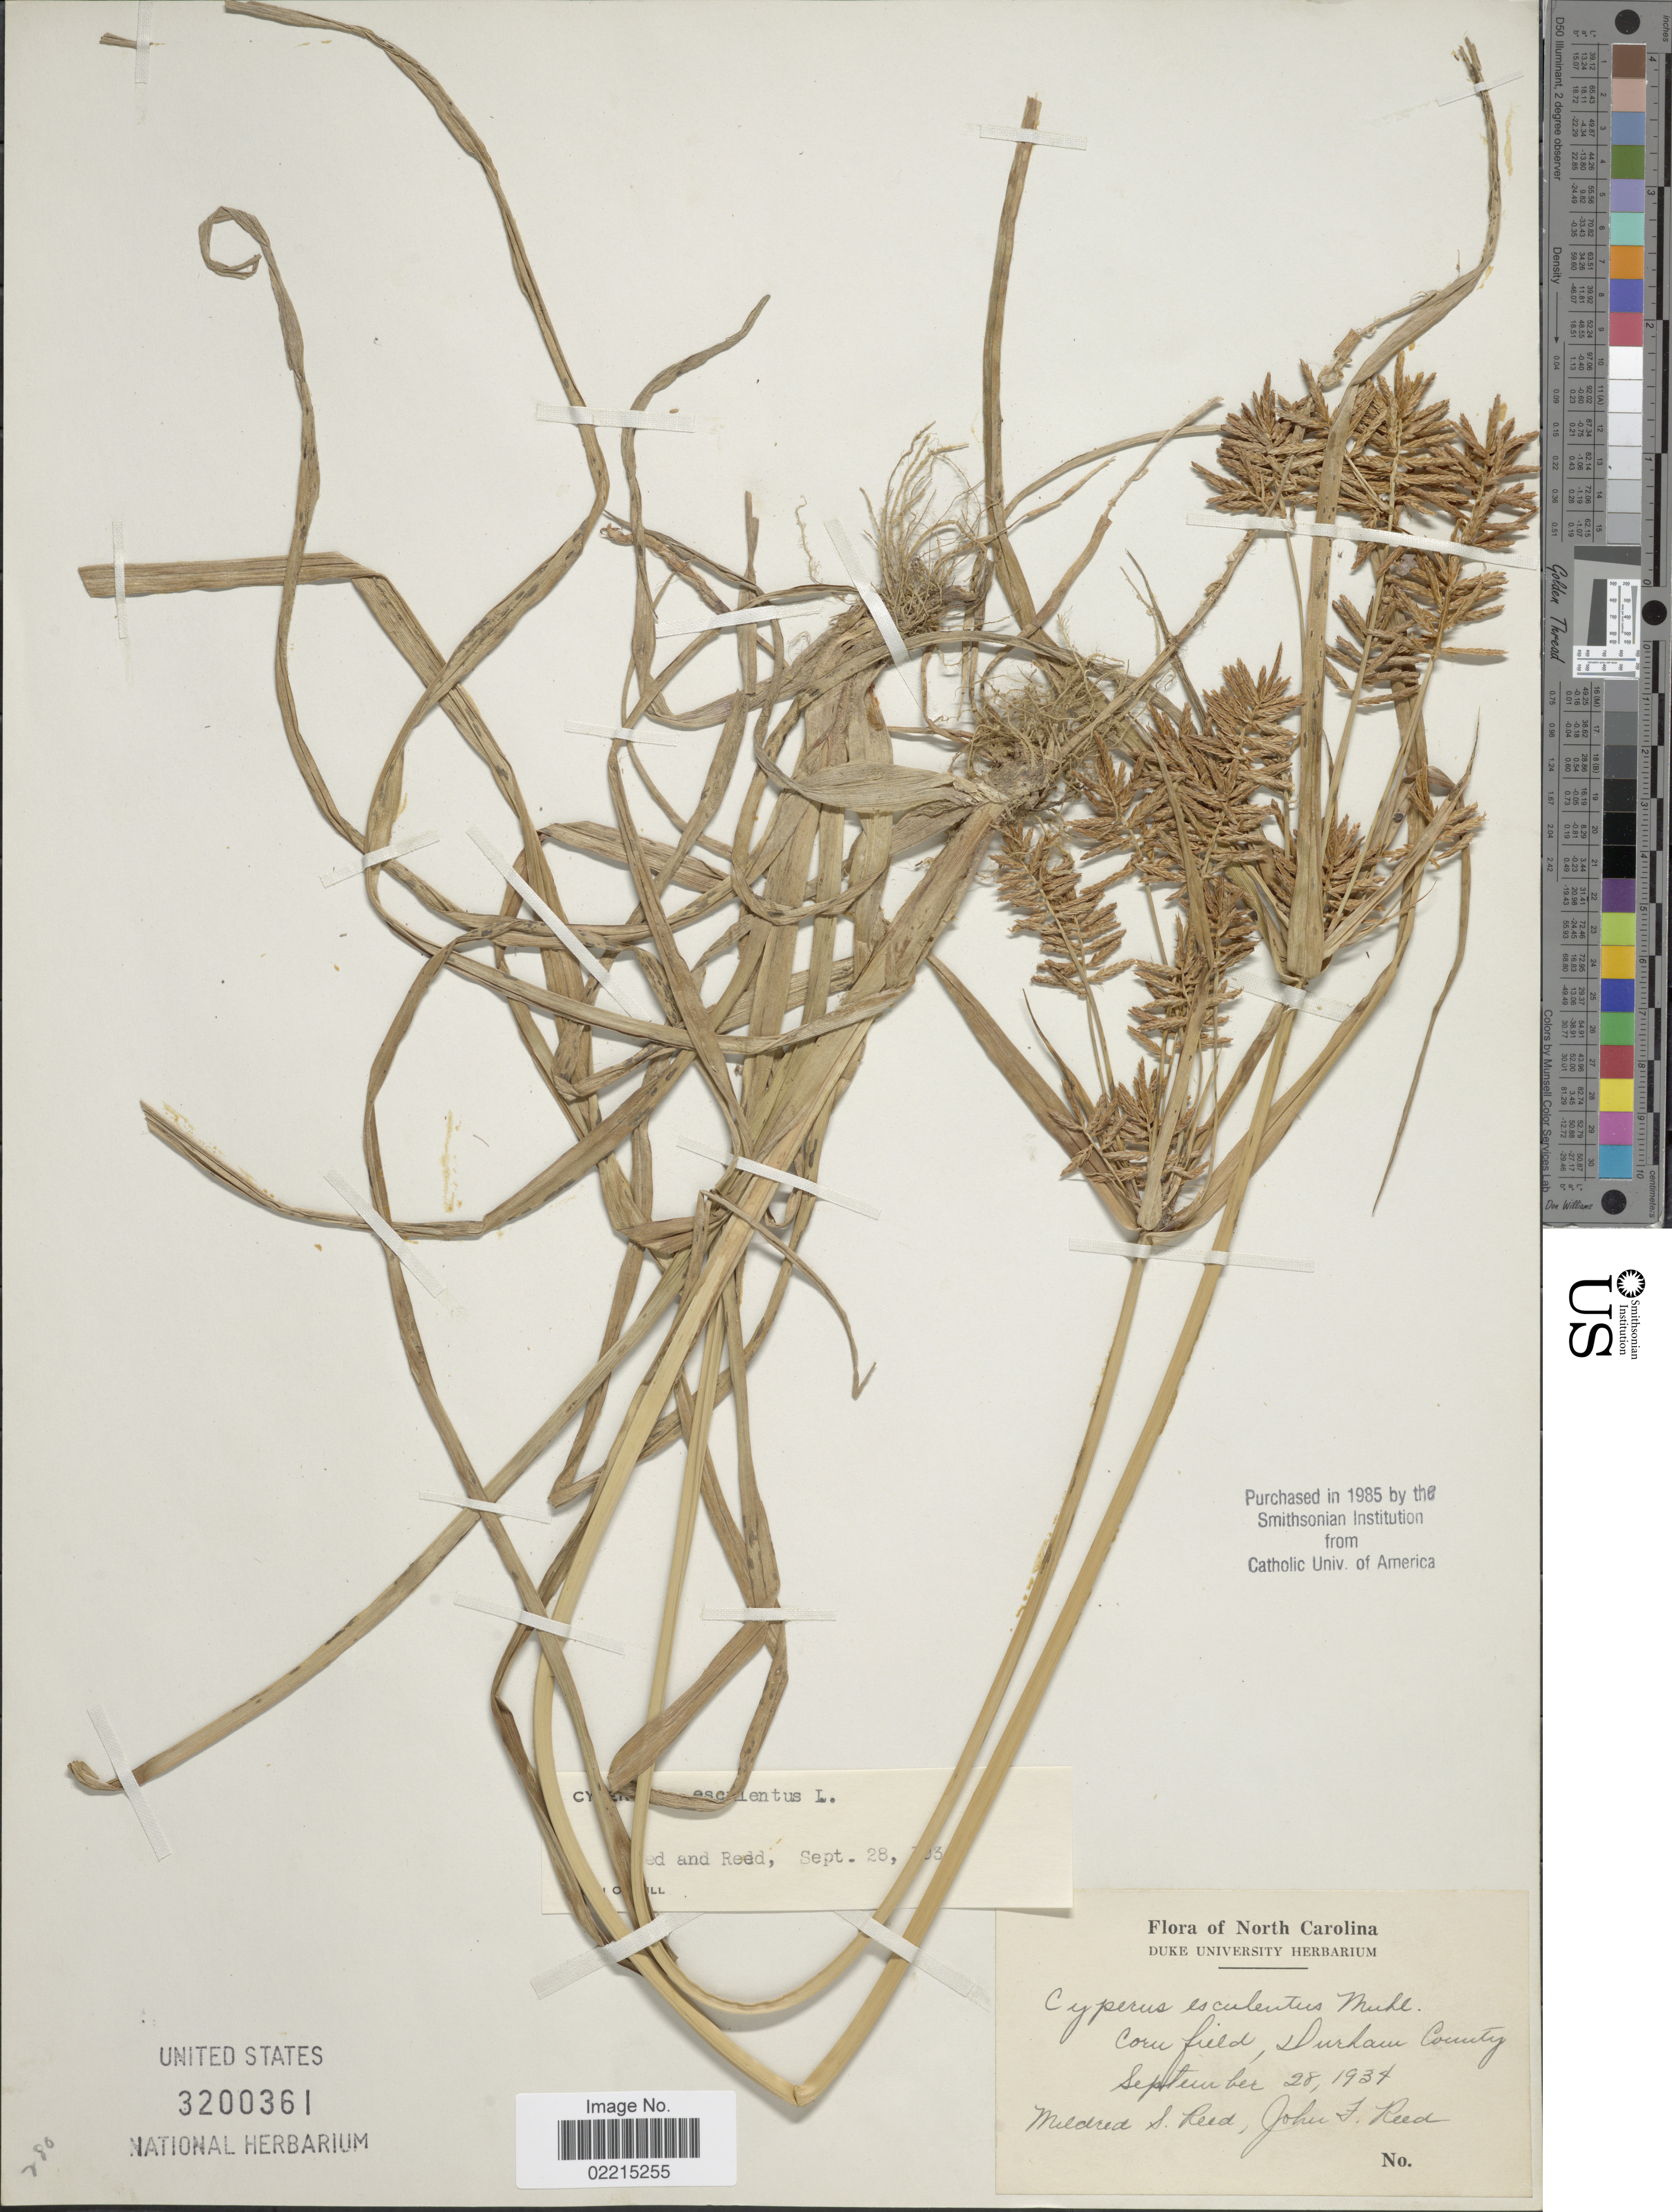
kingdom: Plantae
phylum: Tracheophyta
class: Liliopsida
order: Poales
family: Cyperaceae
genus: Cyperus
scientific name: Cyperus esculentus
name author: L.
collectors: M. Reed & J. Reed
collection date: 1934-09-28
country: United States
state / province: North Carolina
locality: Durham County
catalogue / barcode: US 3200361